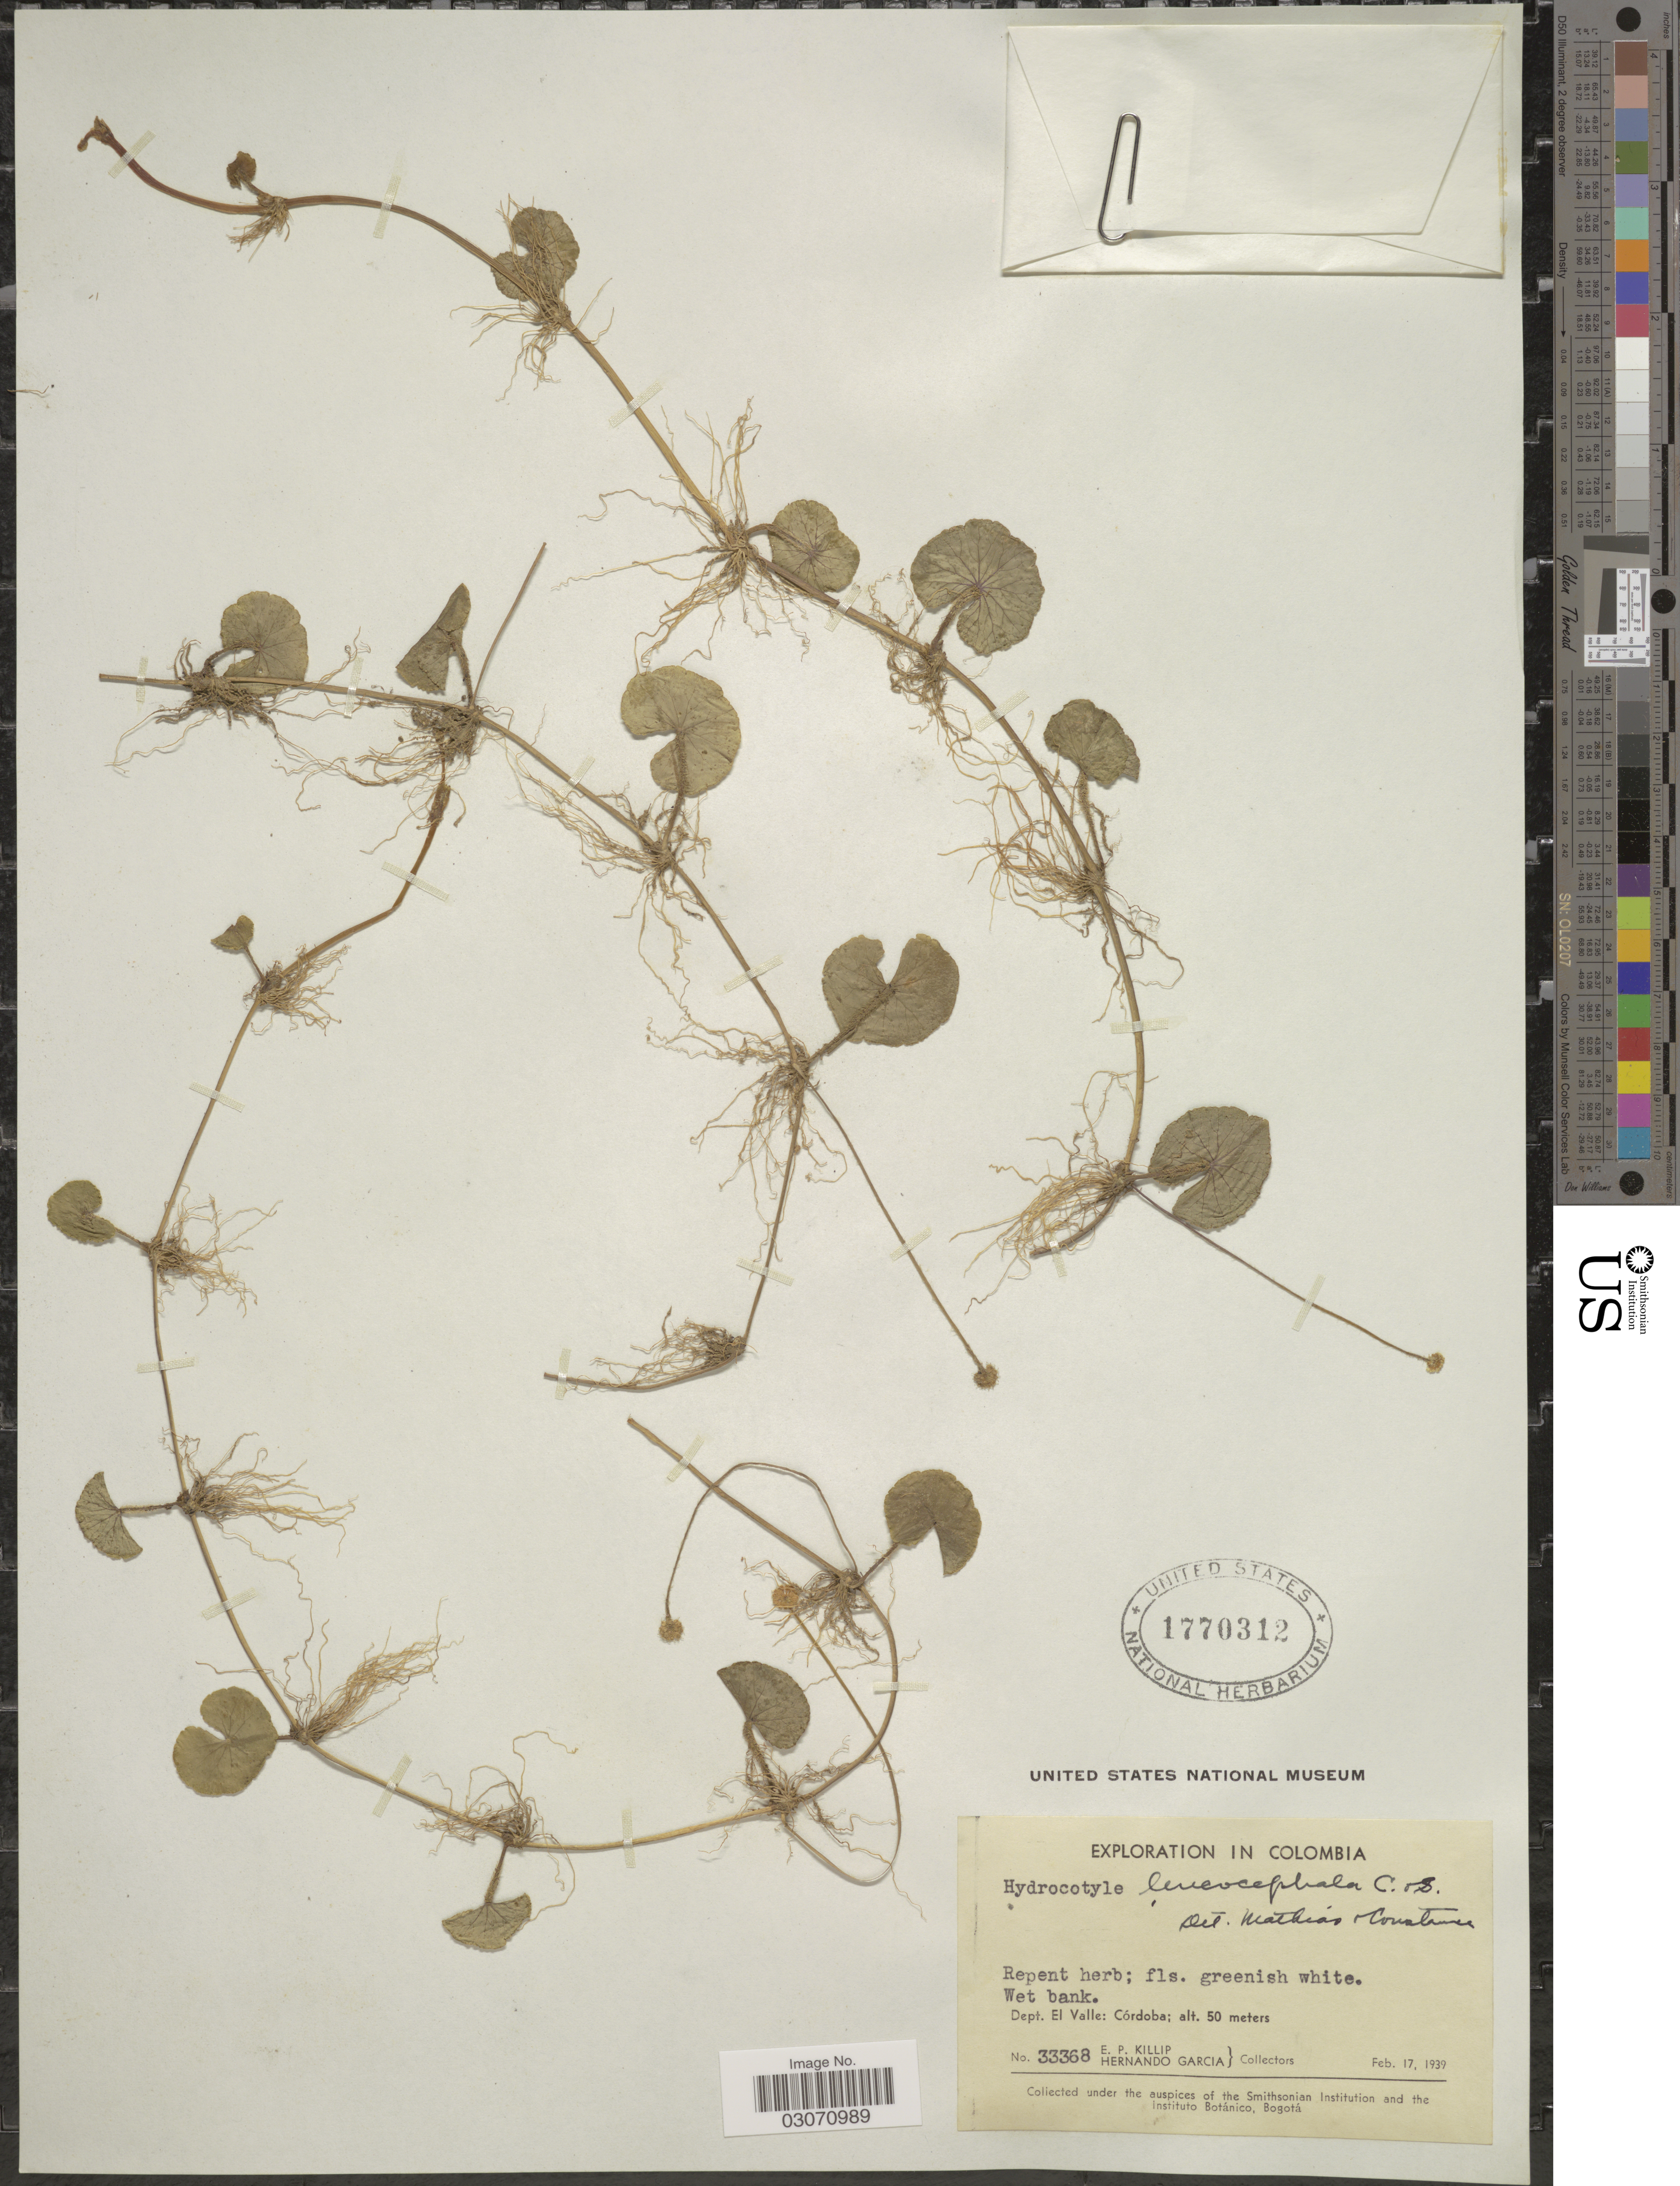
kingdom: Plantae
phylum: Tracheophyta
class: Magnoliopsida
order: Apiales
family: Araliaceae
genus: Hydrocotyle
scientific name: Hydrocotyle leucocephala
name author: Cham. & Schltdl.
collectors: E. P. Killip & H. Garcia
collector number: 33368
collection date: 1939-02-17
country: Colombia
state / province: Valle del Cauca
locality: Dept. El Valle: Córdoba.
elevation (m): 50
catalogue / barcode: US 1770312